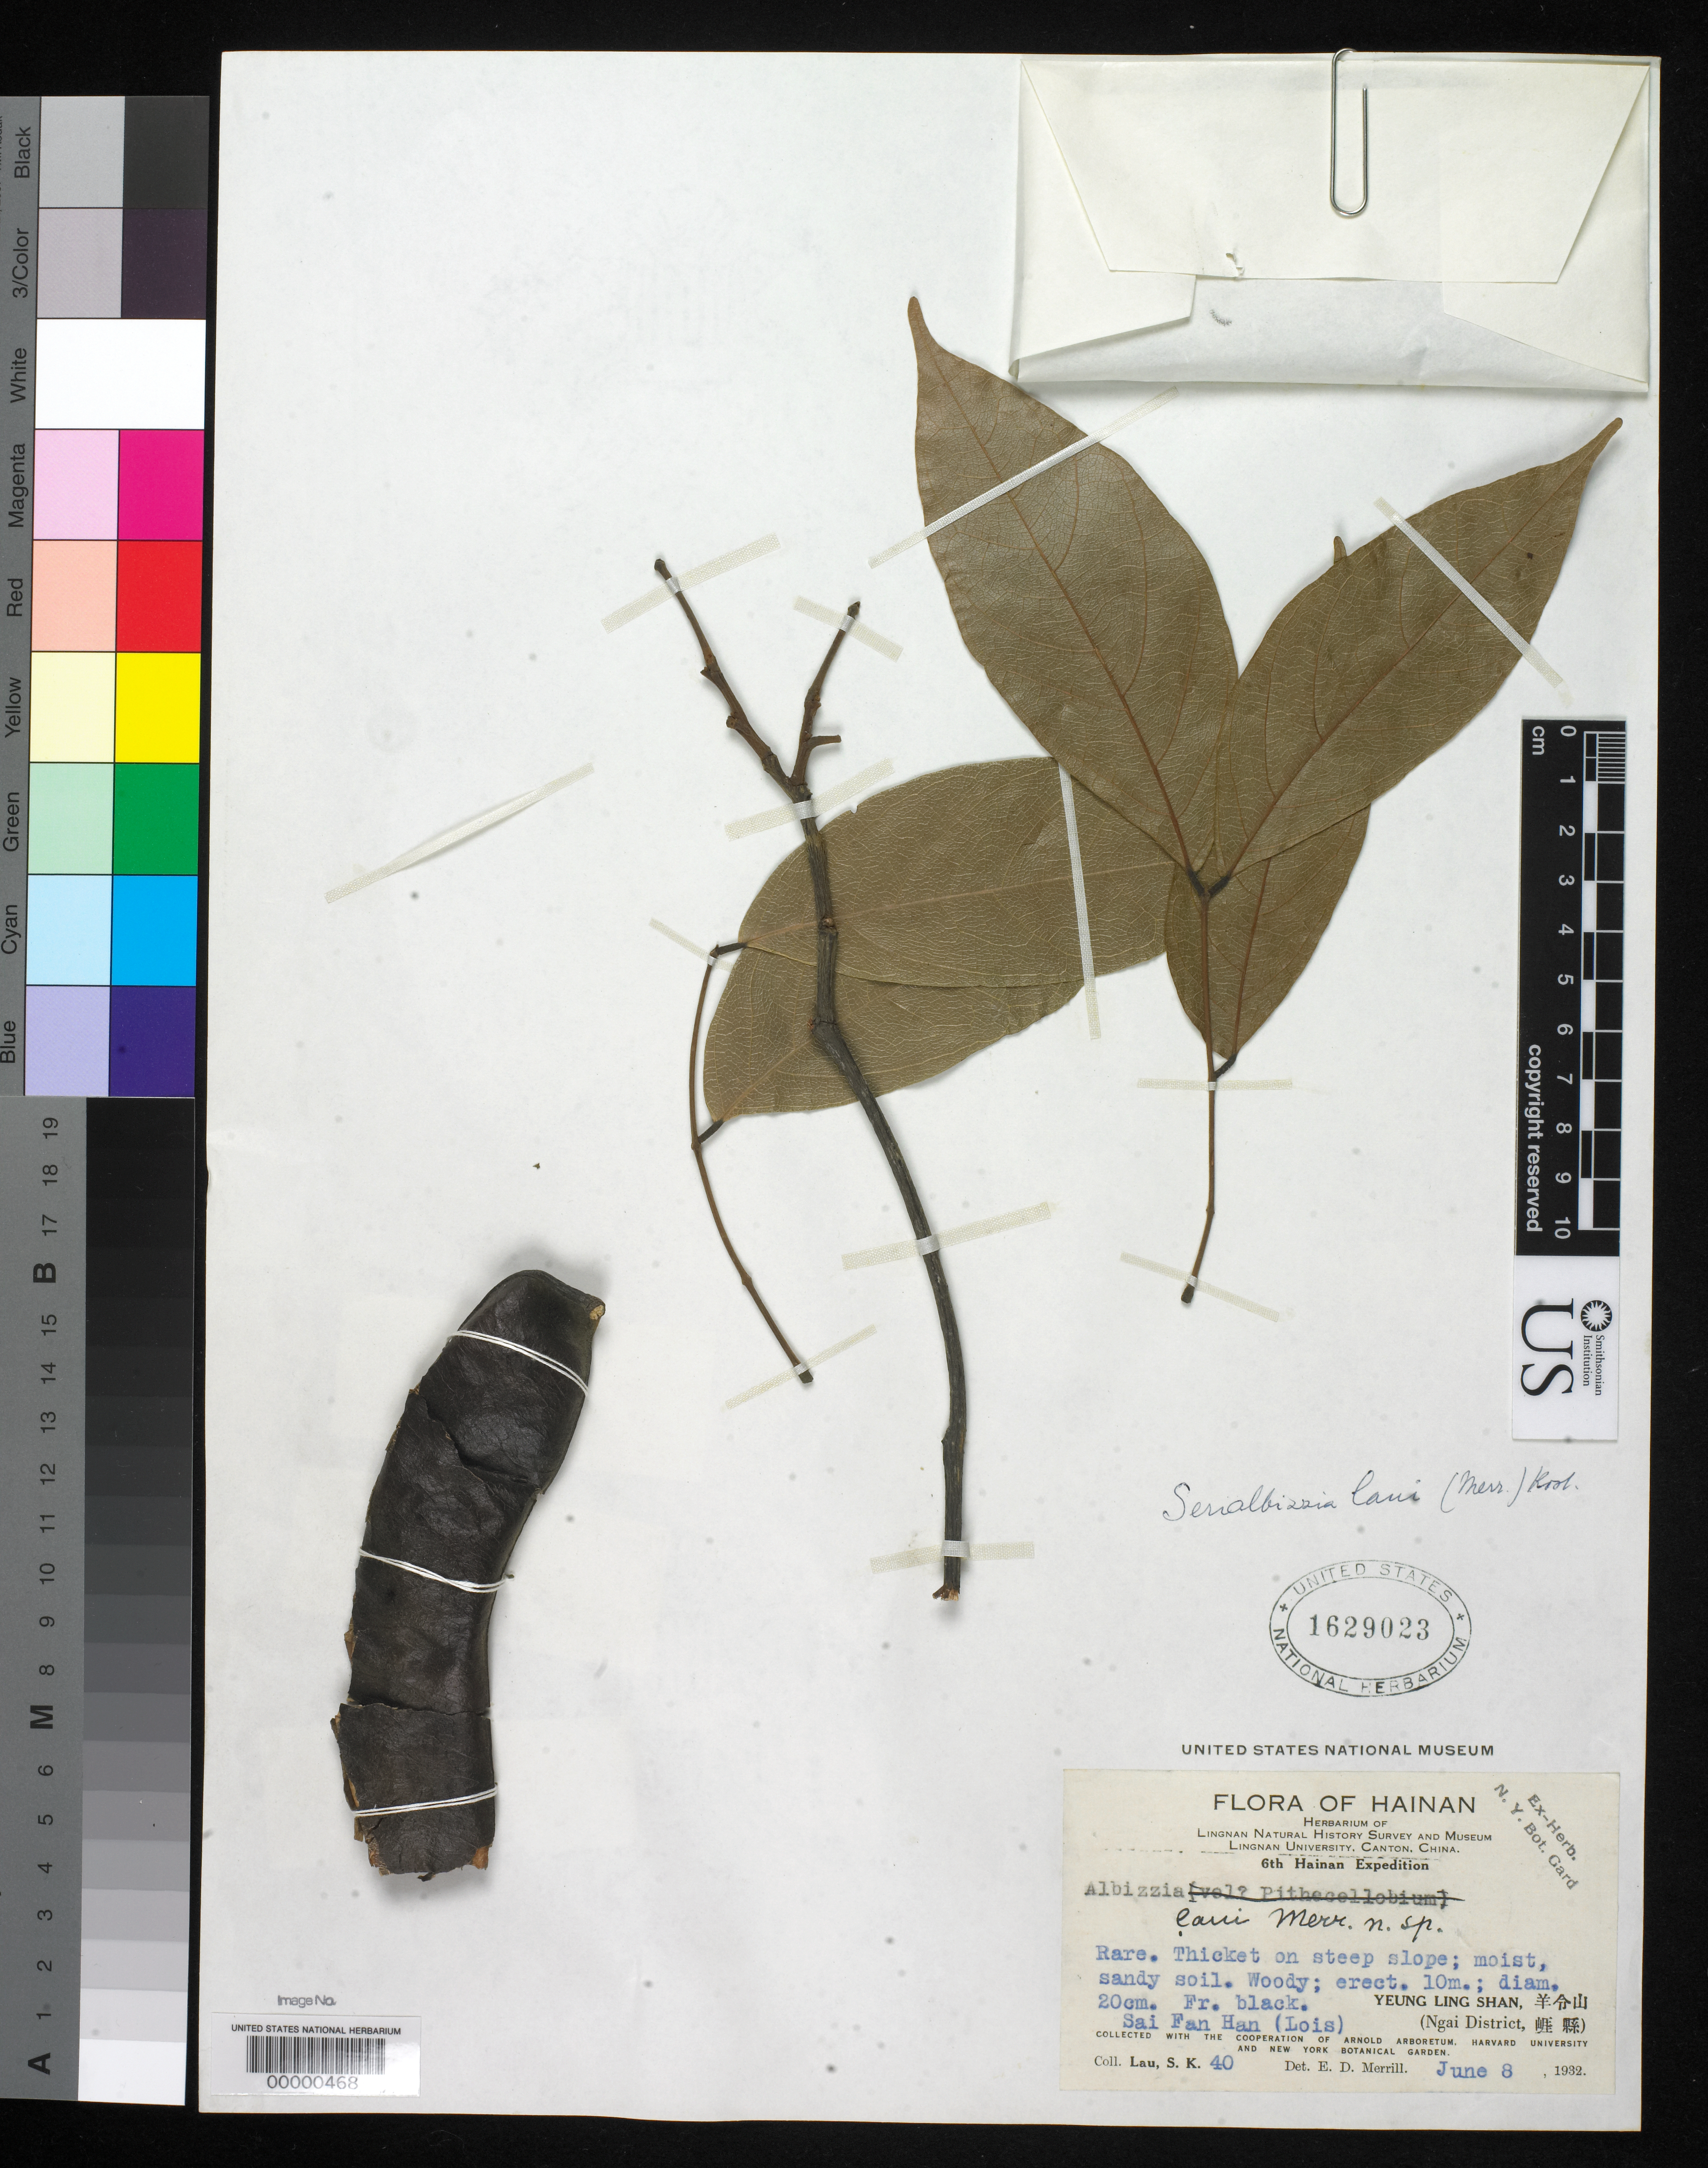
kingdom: Plantae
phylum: Tracheophyta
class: Magnoliopsida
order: Fabales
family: Fabaceae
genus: Albizia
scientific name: Albizia lauii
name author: Merr.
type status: Isotype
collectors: S. K. Lau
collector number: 40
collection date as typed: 08 Jun 1932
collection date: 1932-06-08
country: China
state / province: Hainan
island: Hainan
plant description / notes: Specific epithet published as "Laui".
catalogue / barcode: US 1629023